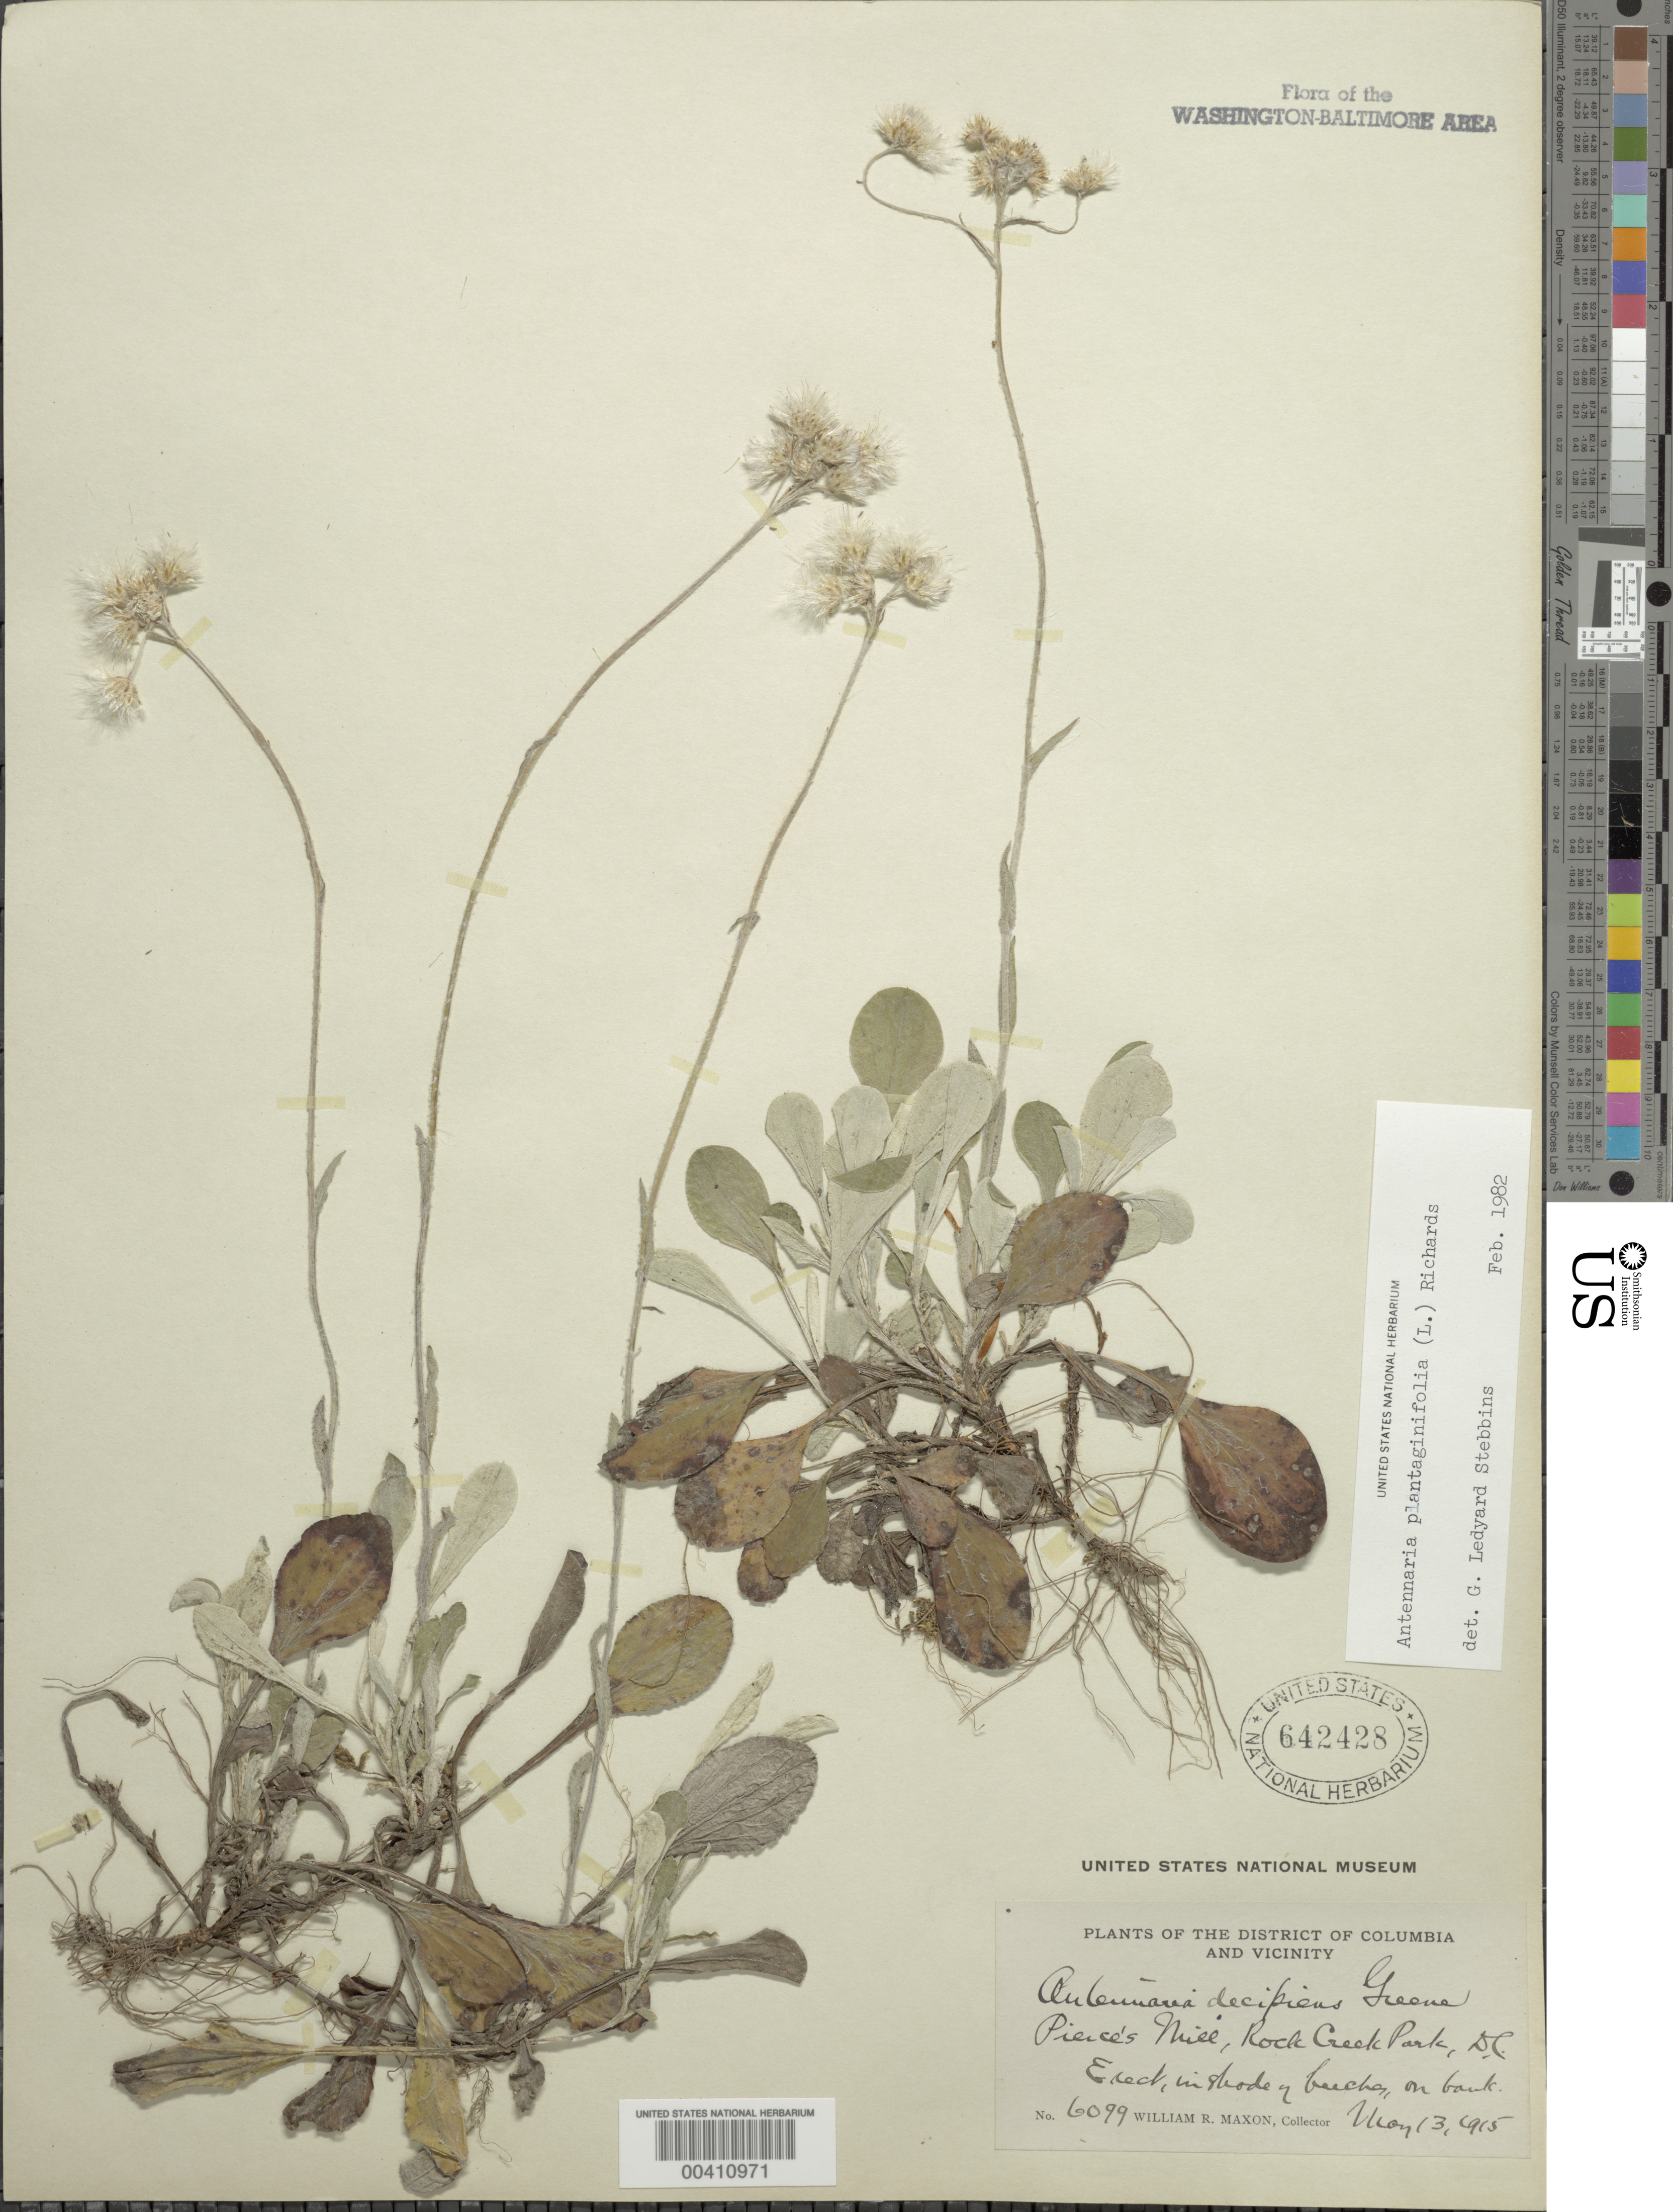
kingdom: Plantae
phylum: Tracheophyta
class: Magnoliopsida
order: Asterales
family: Asteraceae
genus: Antennaria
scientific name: Antennaria plantaginifolia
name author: (L.) Richardson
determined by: Stebbins, G. L.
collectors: W. R. Maxon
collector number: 6099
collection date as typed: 13 May 1915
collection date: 1915-05-13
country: United States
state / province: District of Columbia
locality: Pierce's Mill, Rock Creek Park Rock Creek Park & vicinity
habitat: In shade of beeches, on bank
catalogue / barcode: US 642428